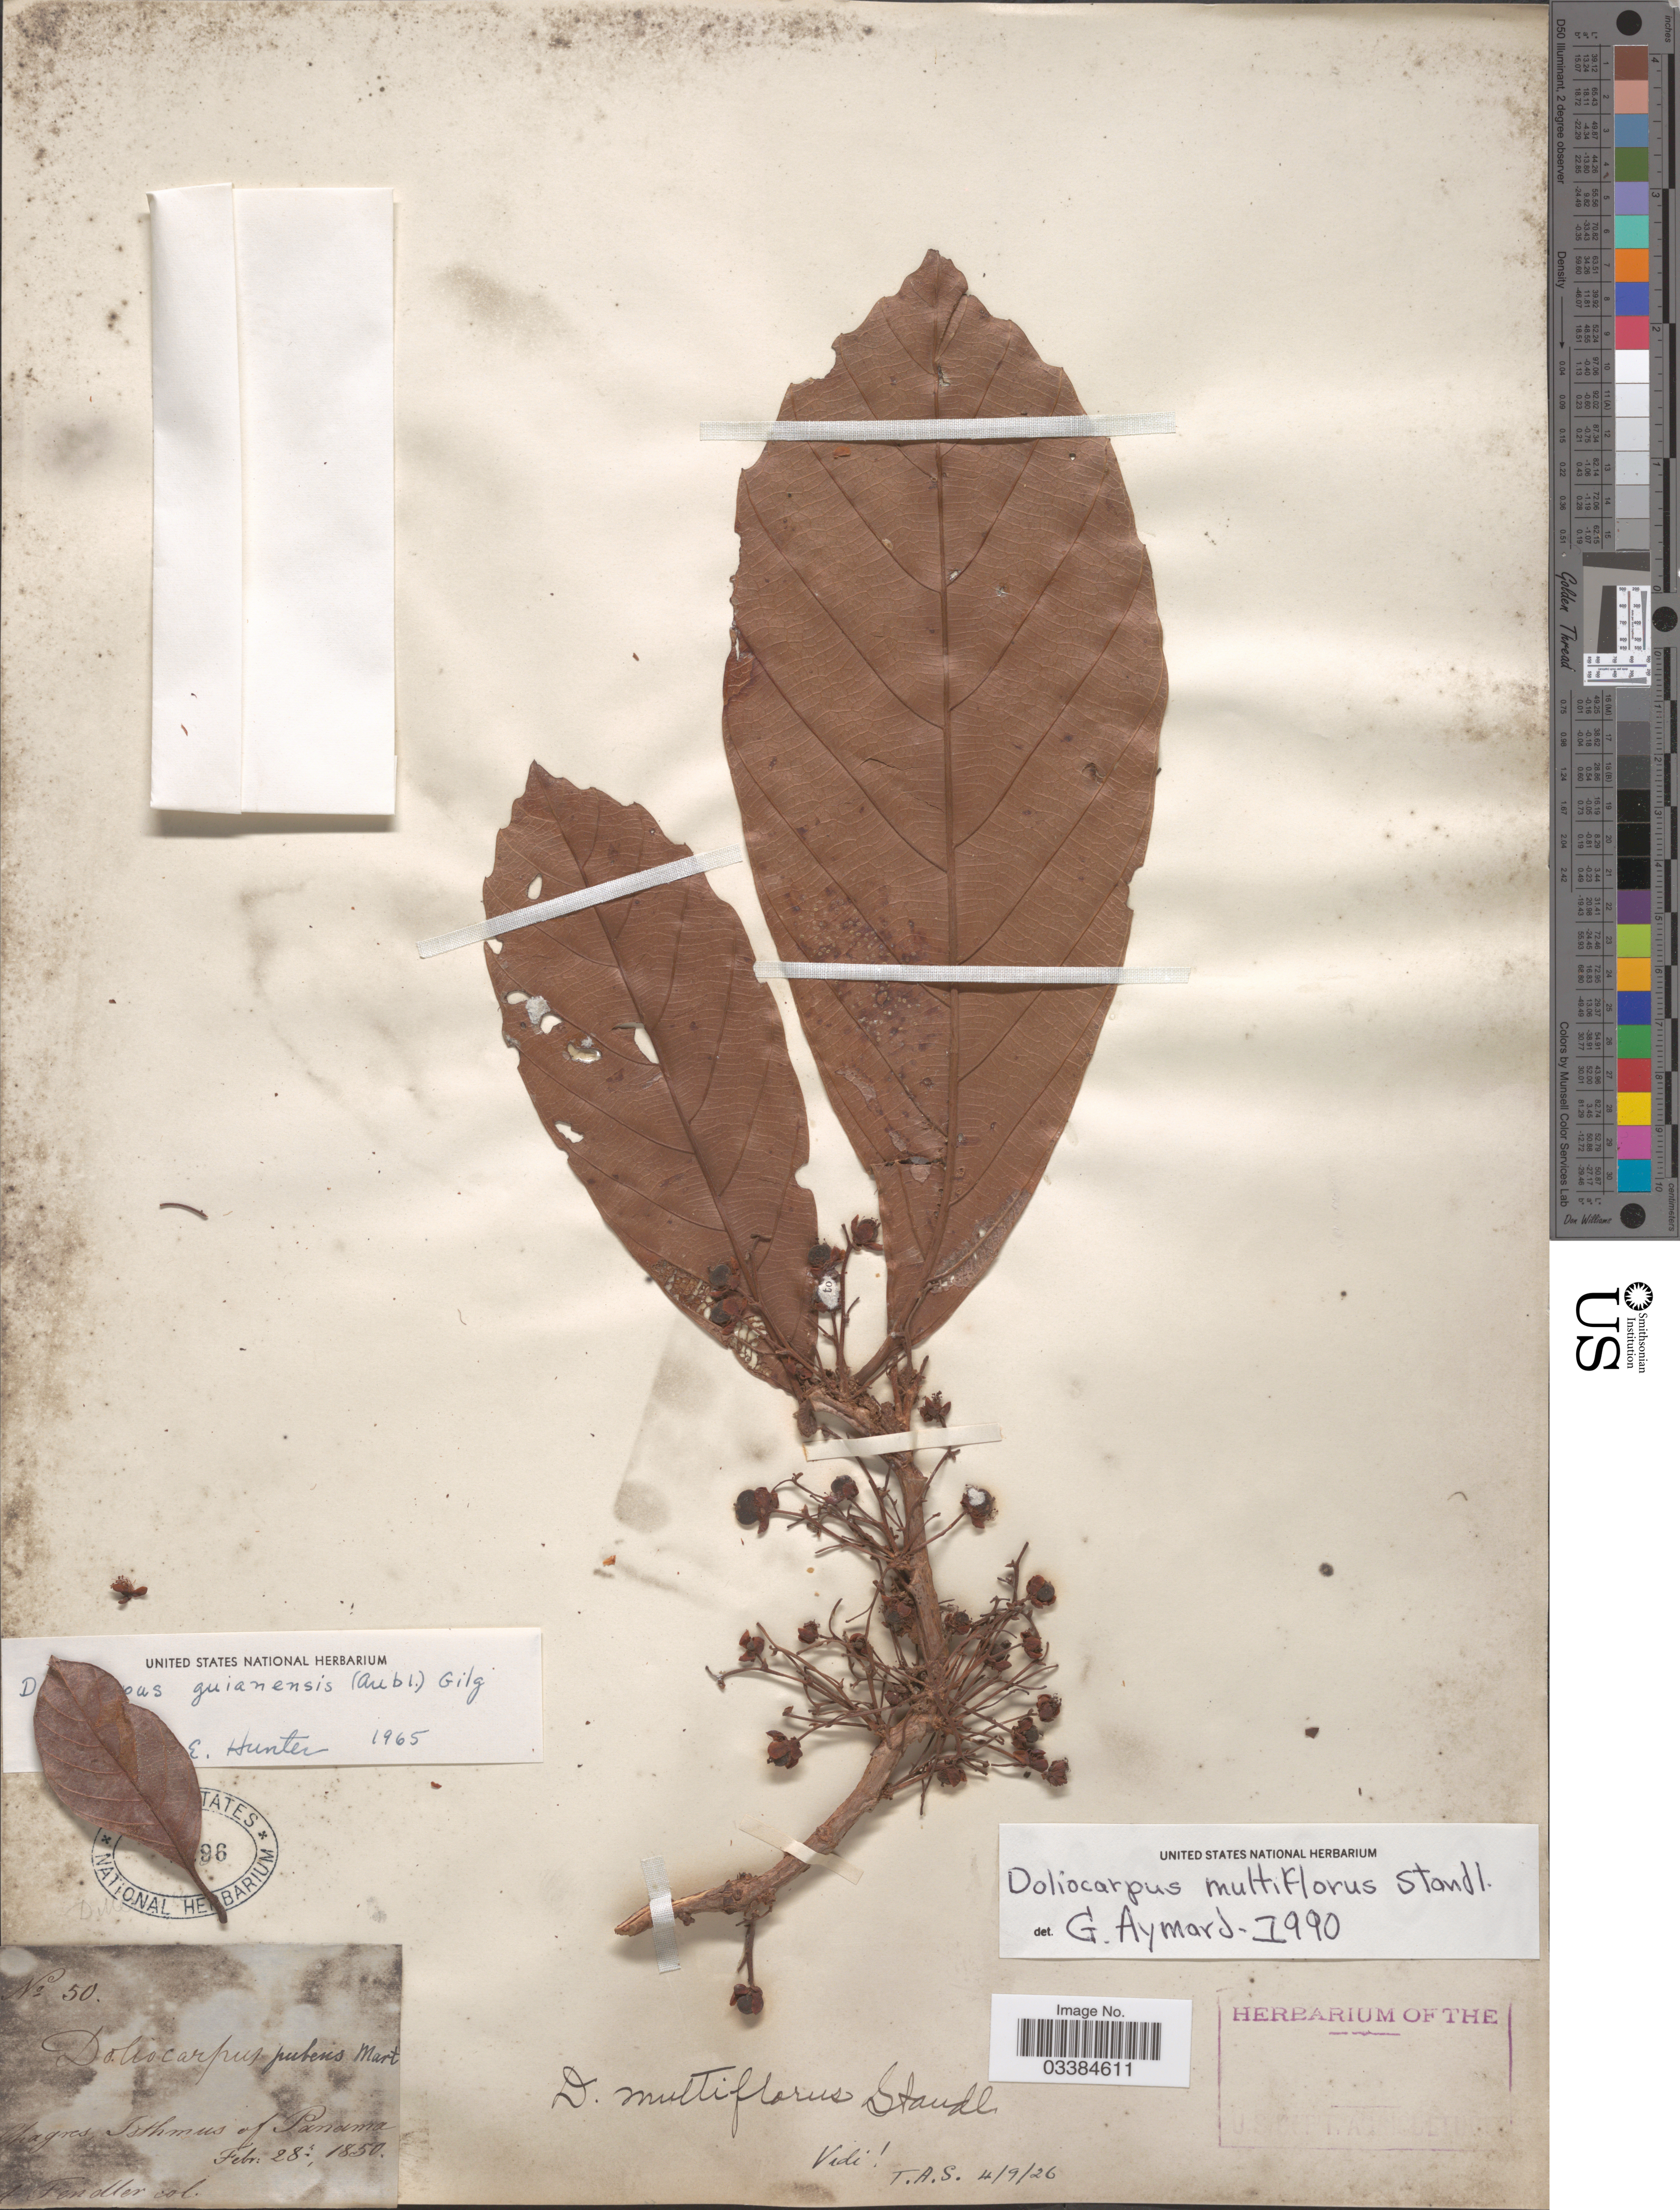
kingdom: Plantae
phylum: Tracheophyta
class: Magnoliopsida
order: Dilleniales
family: Dilleniaceae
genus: Doliocarpus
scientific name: Doliocarpus multiflorus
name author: Standl.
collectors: A. Fendler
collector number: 50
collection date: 1850-02-28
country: Panama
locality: Chagres Isthmus of Panama.